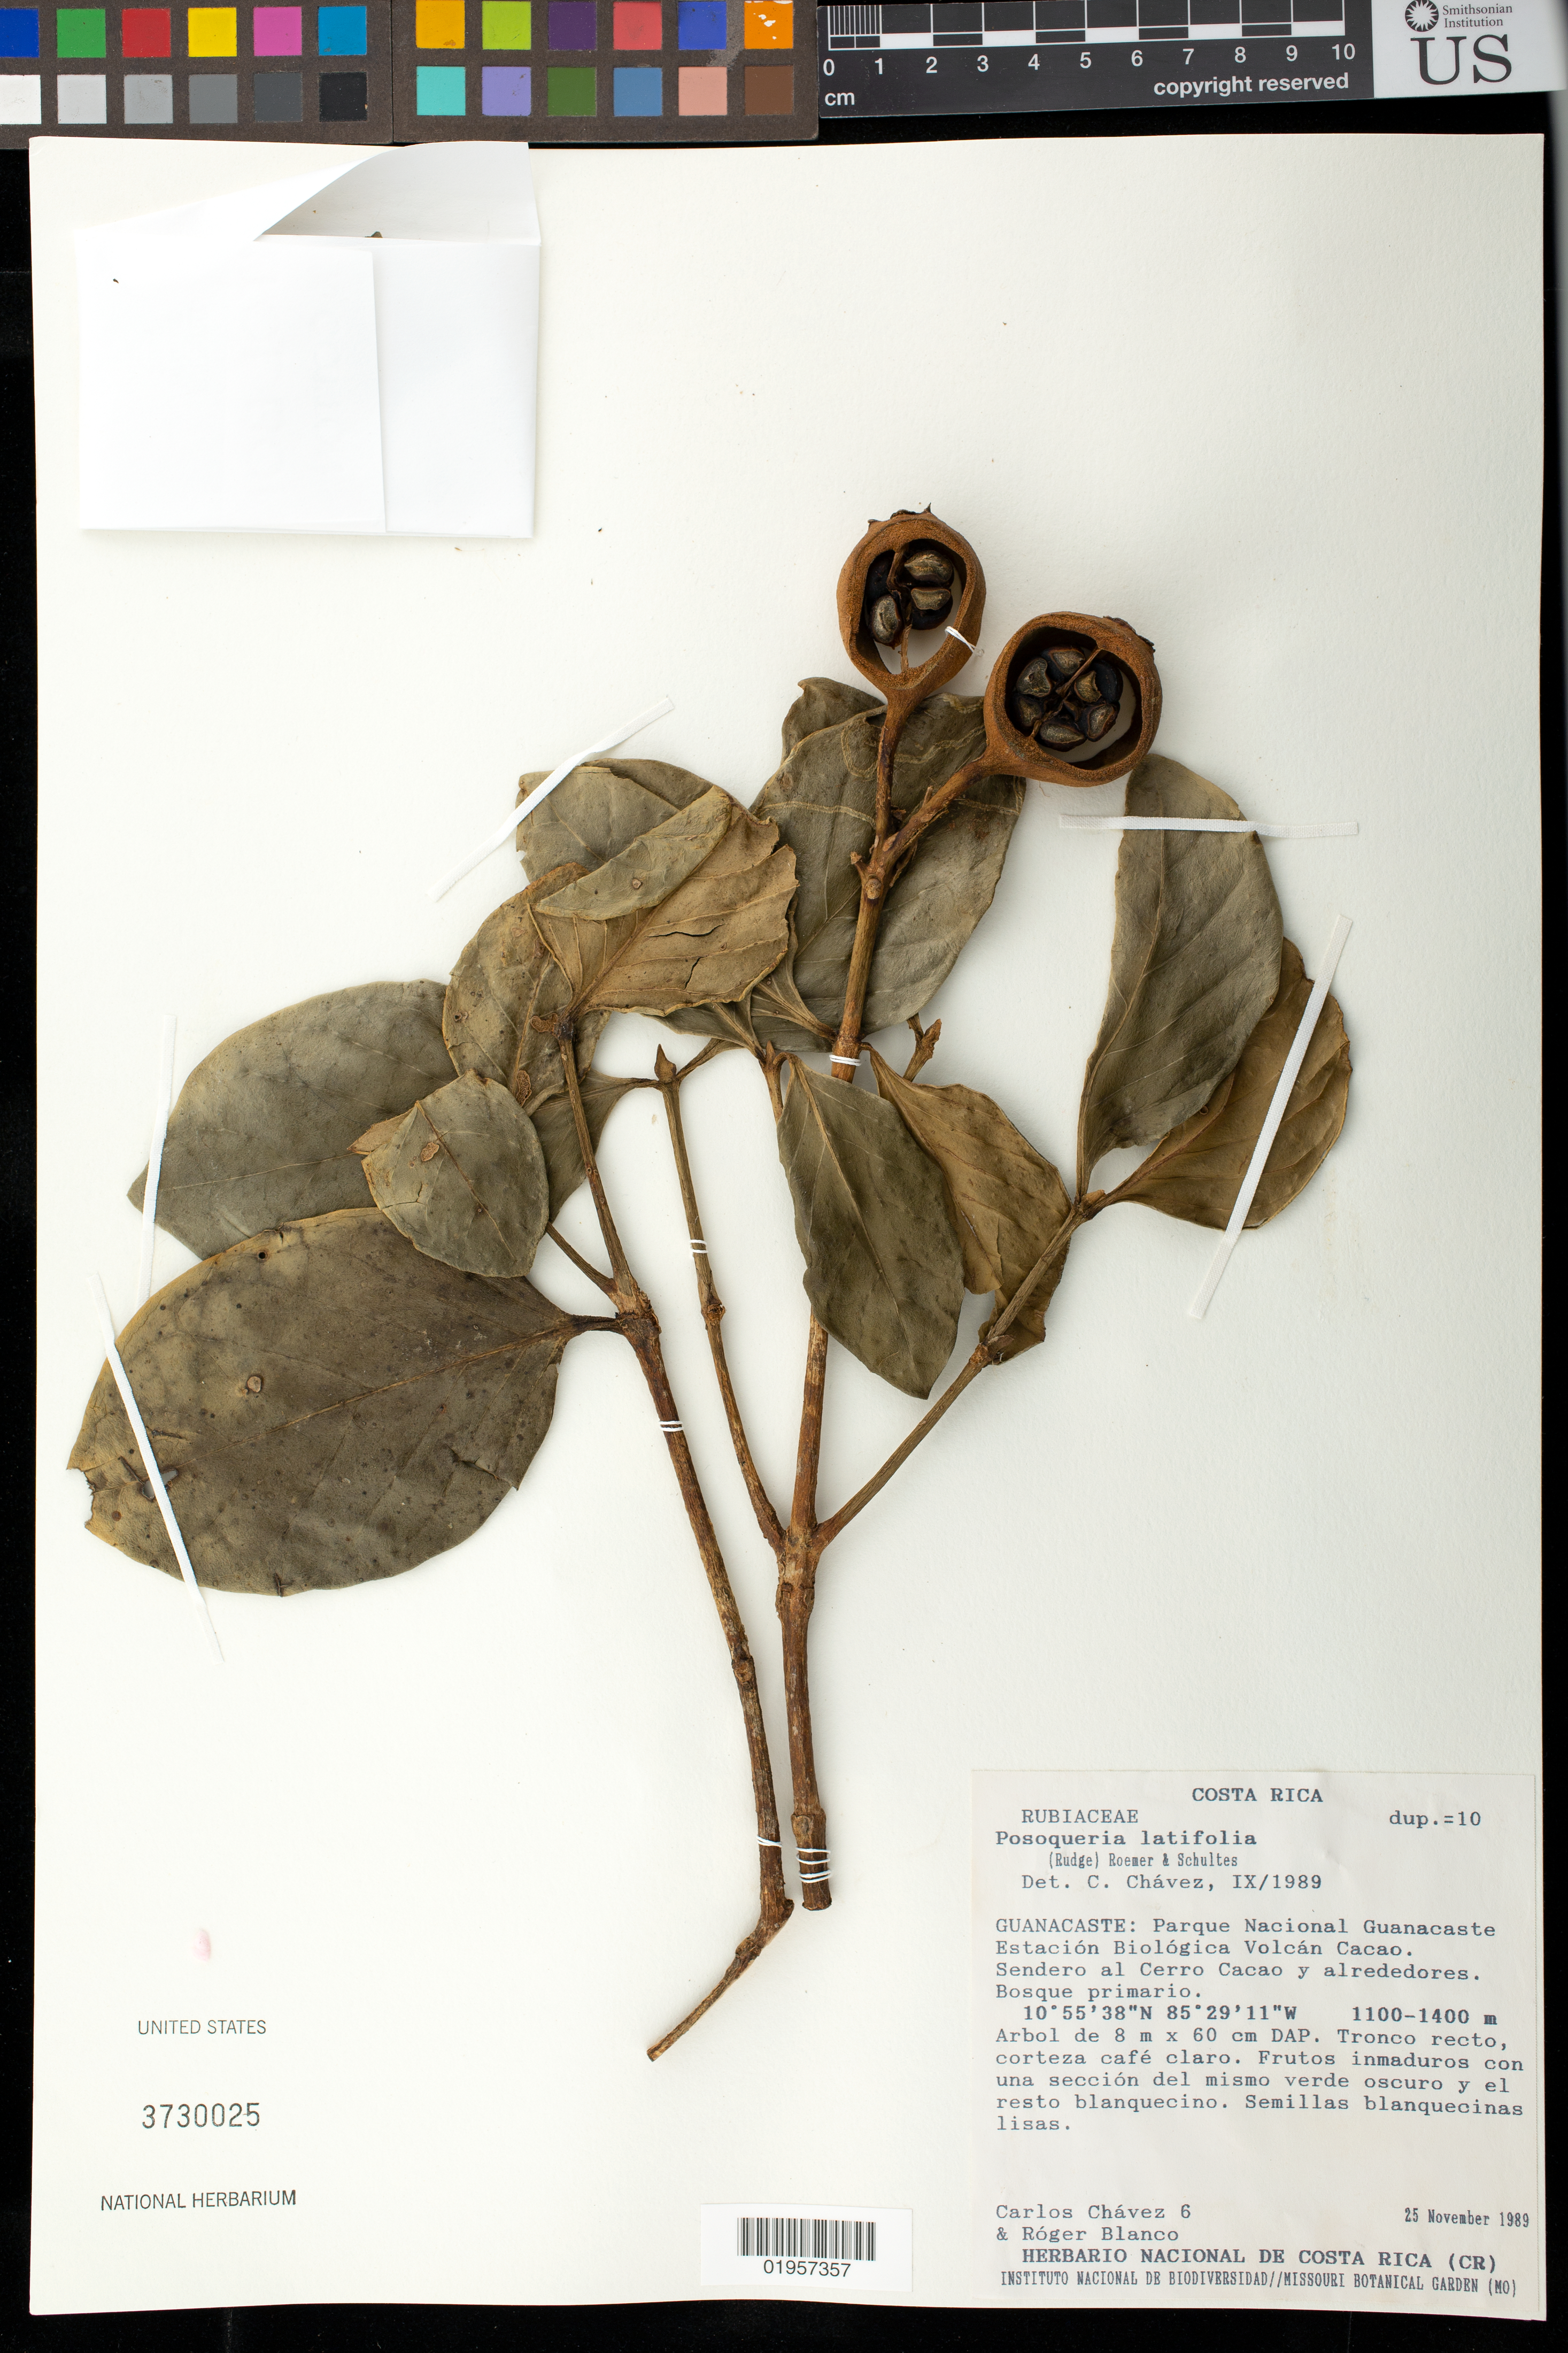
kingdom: Plantae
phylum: Tracheophyta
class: Magnoliopsida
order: Gentianales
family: Rubiaceae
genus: Posoqueria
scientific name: Posoqueria latifolia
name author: (Rudge) Roem. & Schult.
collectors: C. Chavez & R. Blanco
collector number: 6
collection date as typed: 25 November 1989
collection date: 1989-11-25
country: Costa Rica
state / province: Guanacaste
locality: Parque Nacional Guanacaste Estacion Biologica Volcan Cacao.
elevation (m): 1100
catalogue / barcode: US 3730025